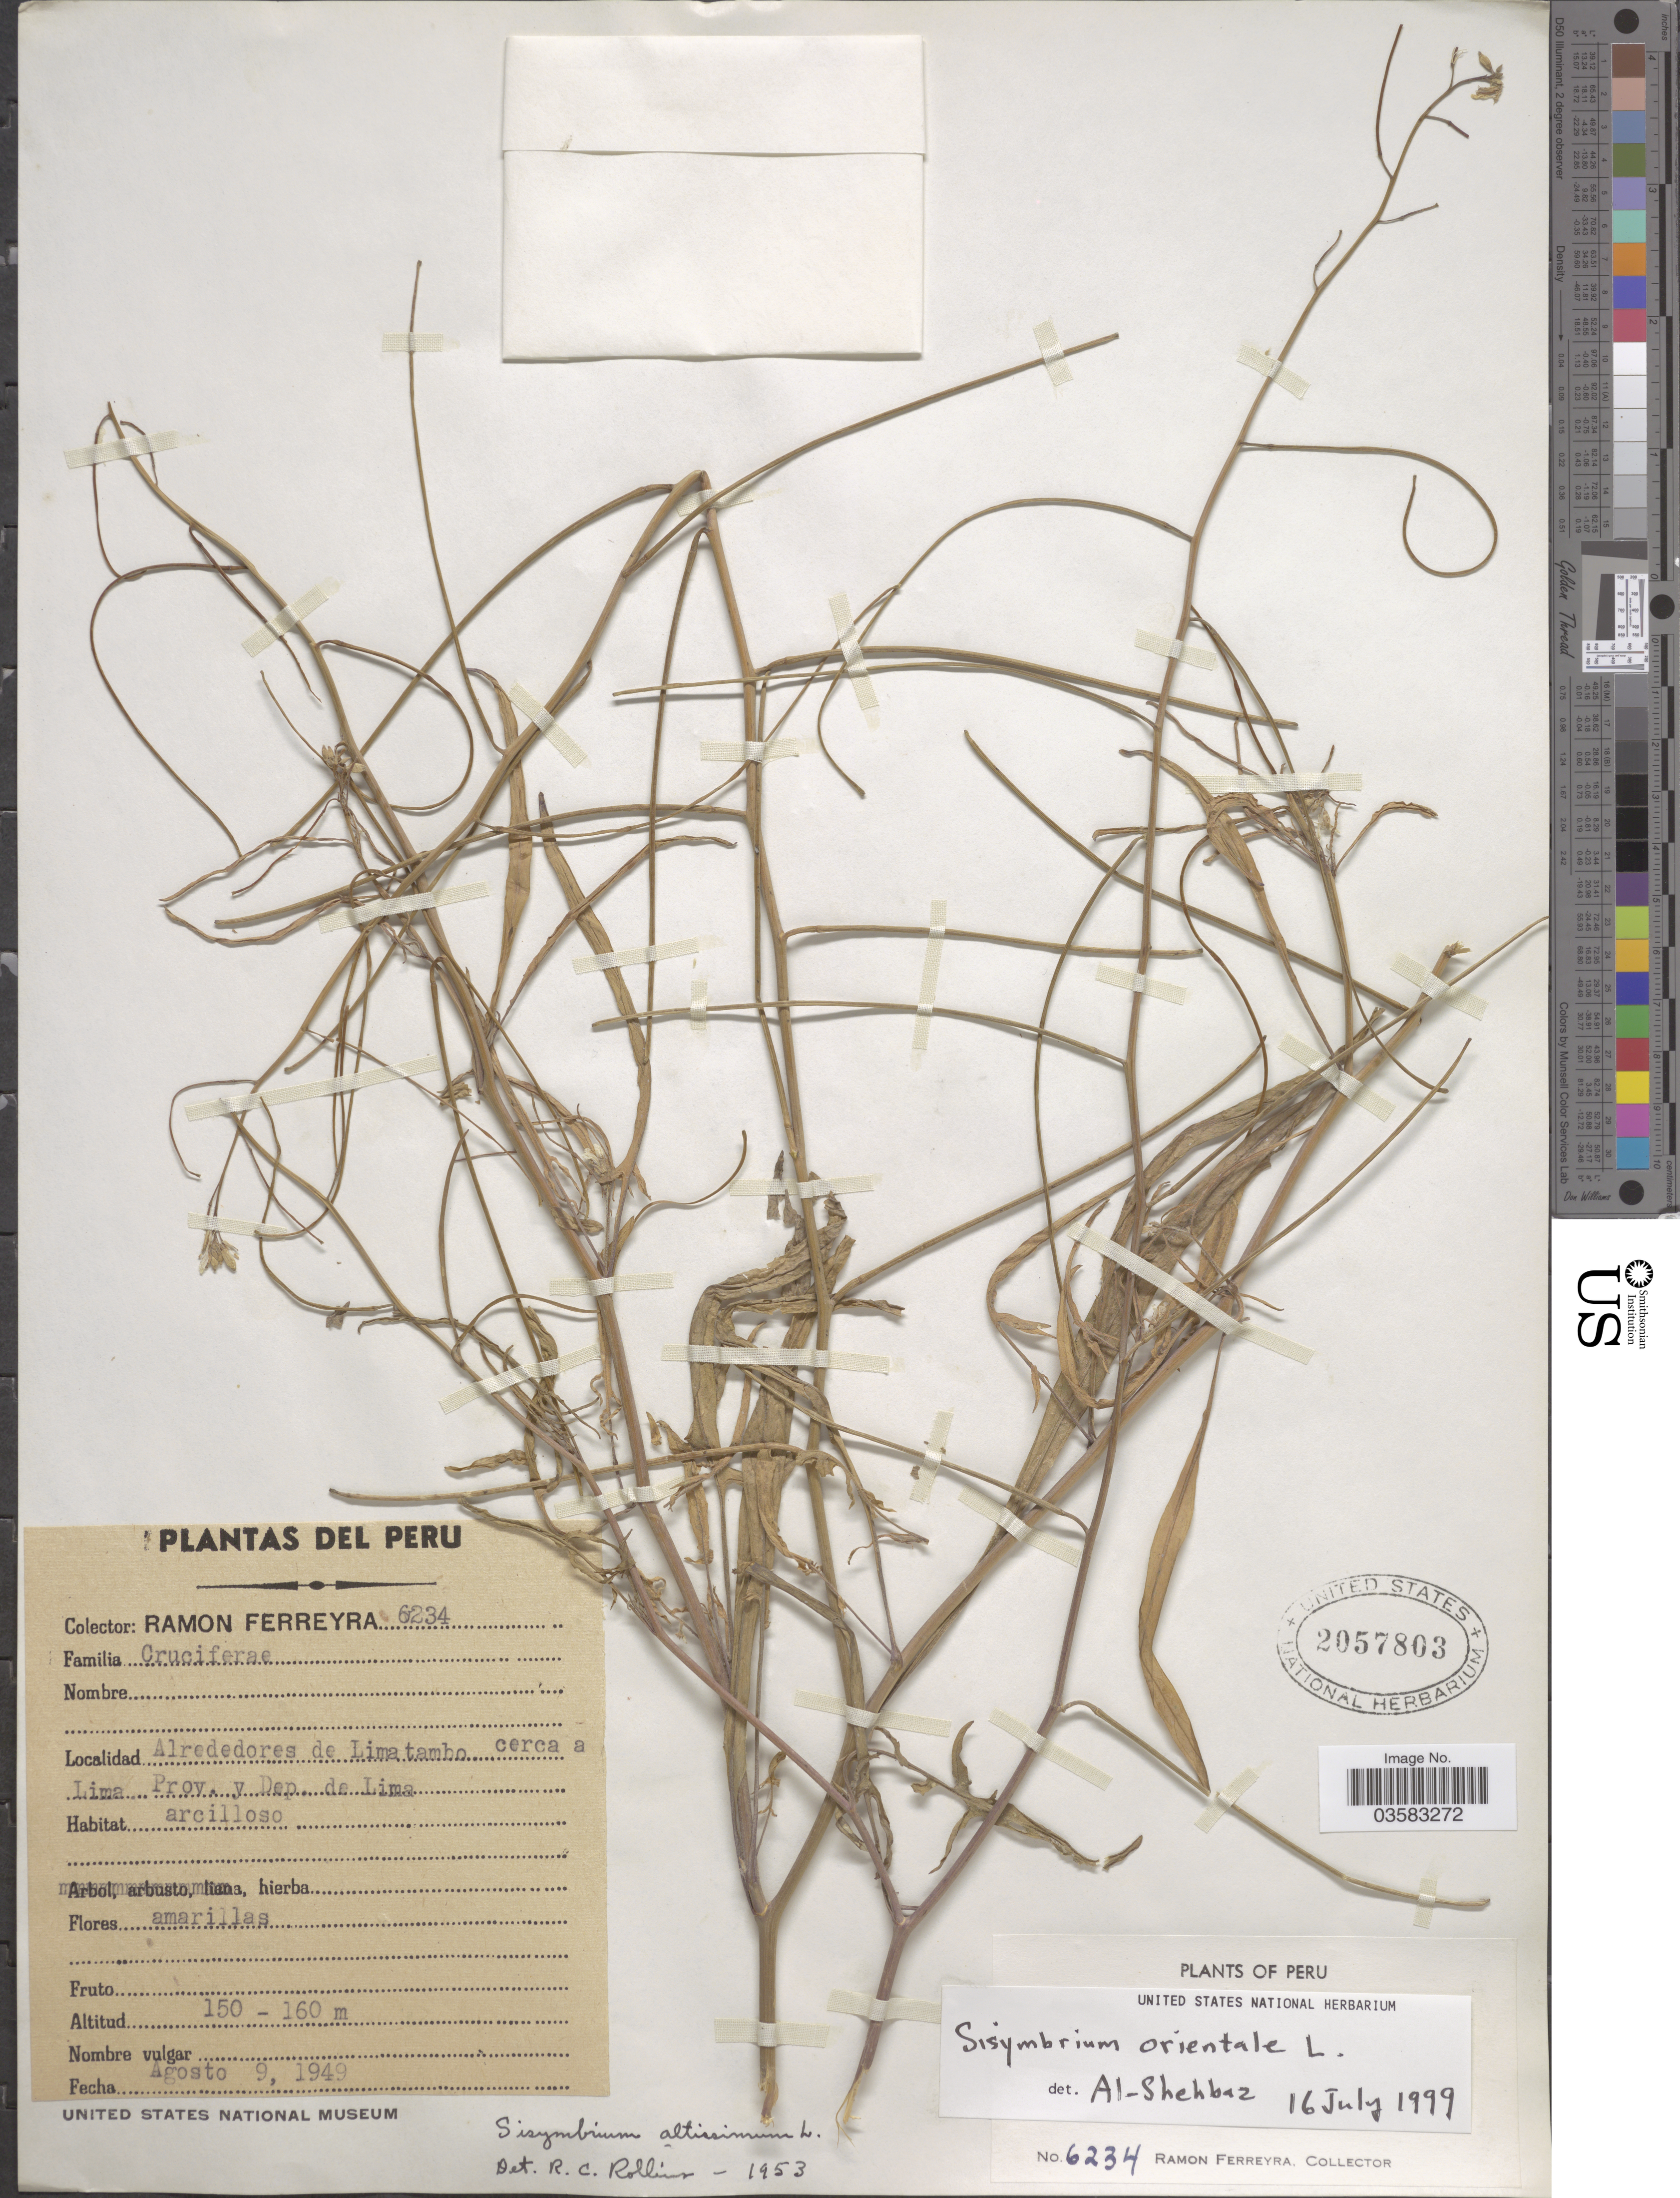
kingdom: Plantae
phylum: Tracheophyta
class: Magnoliopsida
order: Brassicales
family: Brassicaceae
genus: Sisymbrium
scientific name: Sisymbrium orientale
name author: L.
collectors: R. A. Ferreyra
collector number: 6234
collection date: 1949-08-09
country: Peru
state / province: Lima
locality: Alrededores de Lima tambo cerca a Lima Prov. y Dep. de Lima.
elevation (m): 150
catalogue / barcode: US 2057803